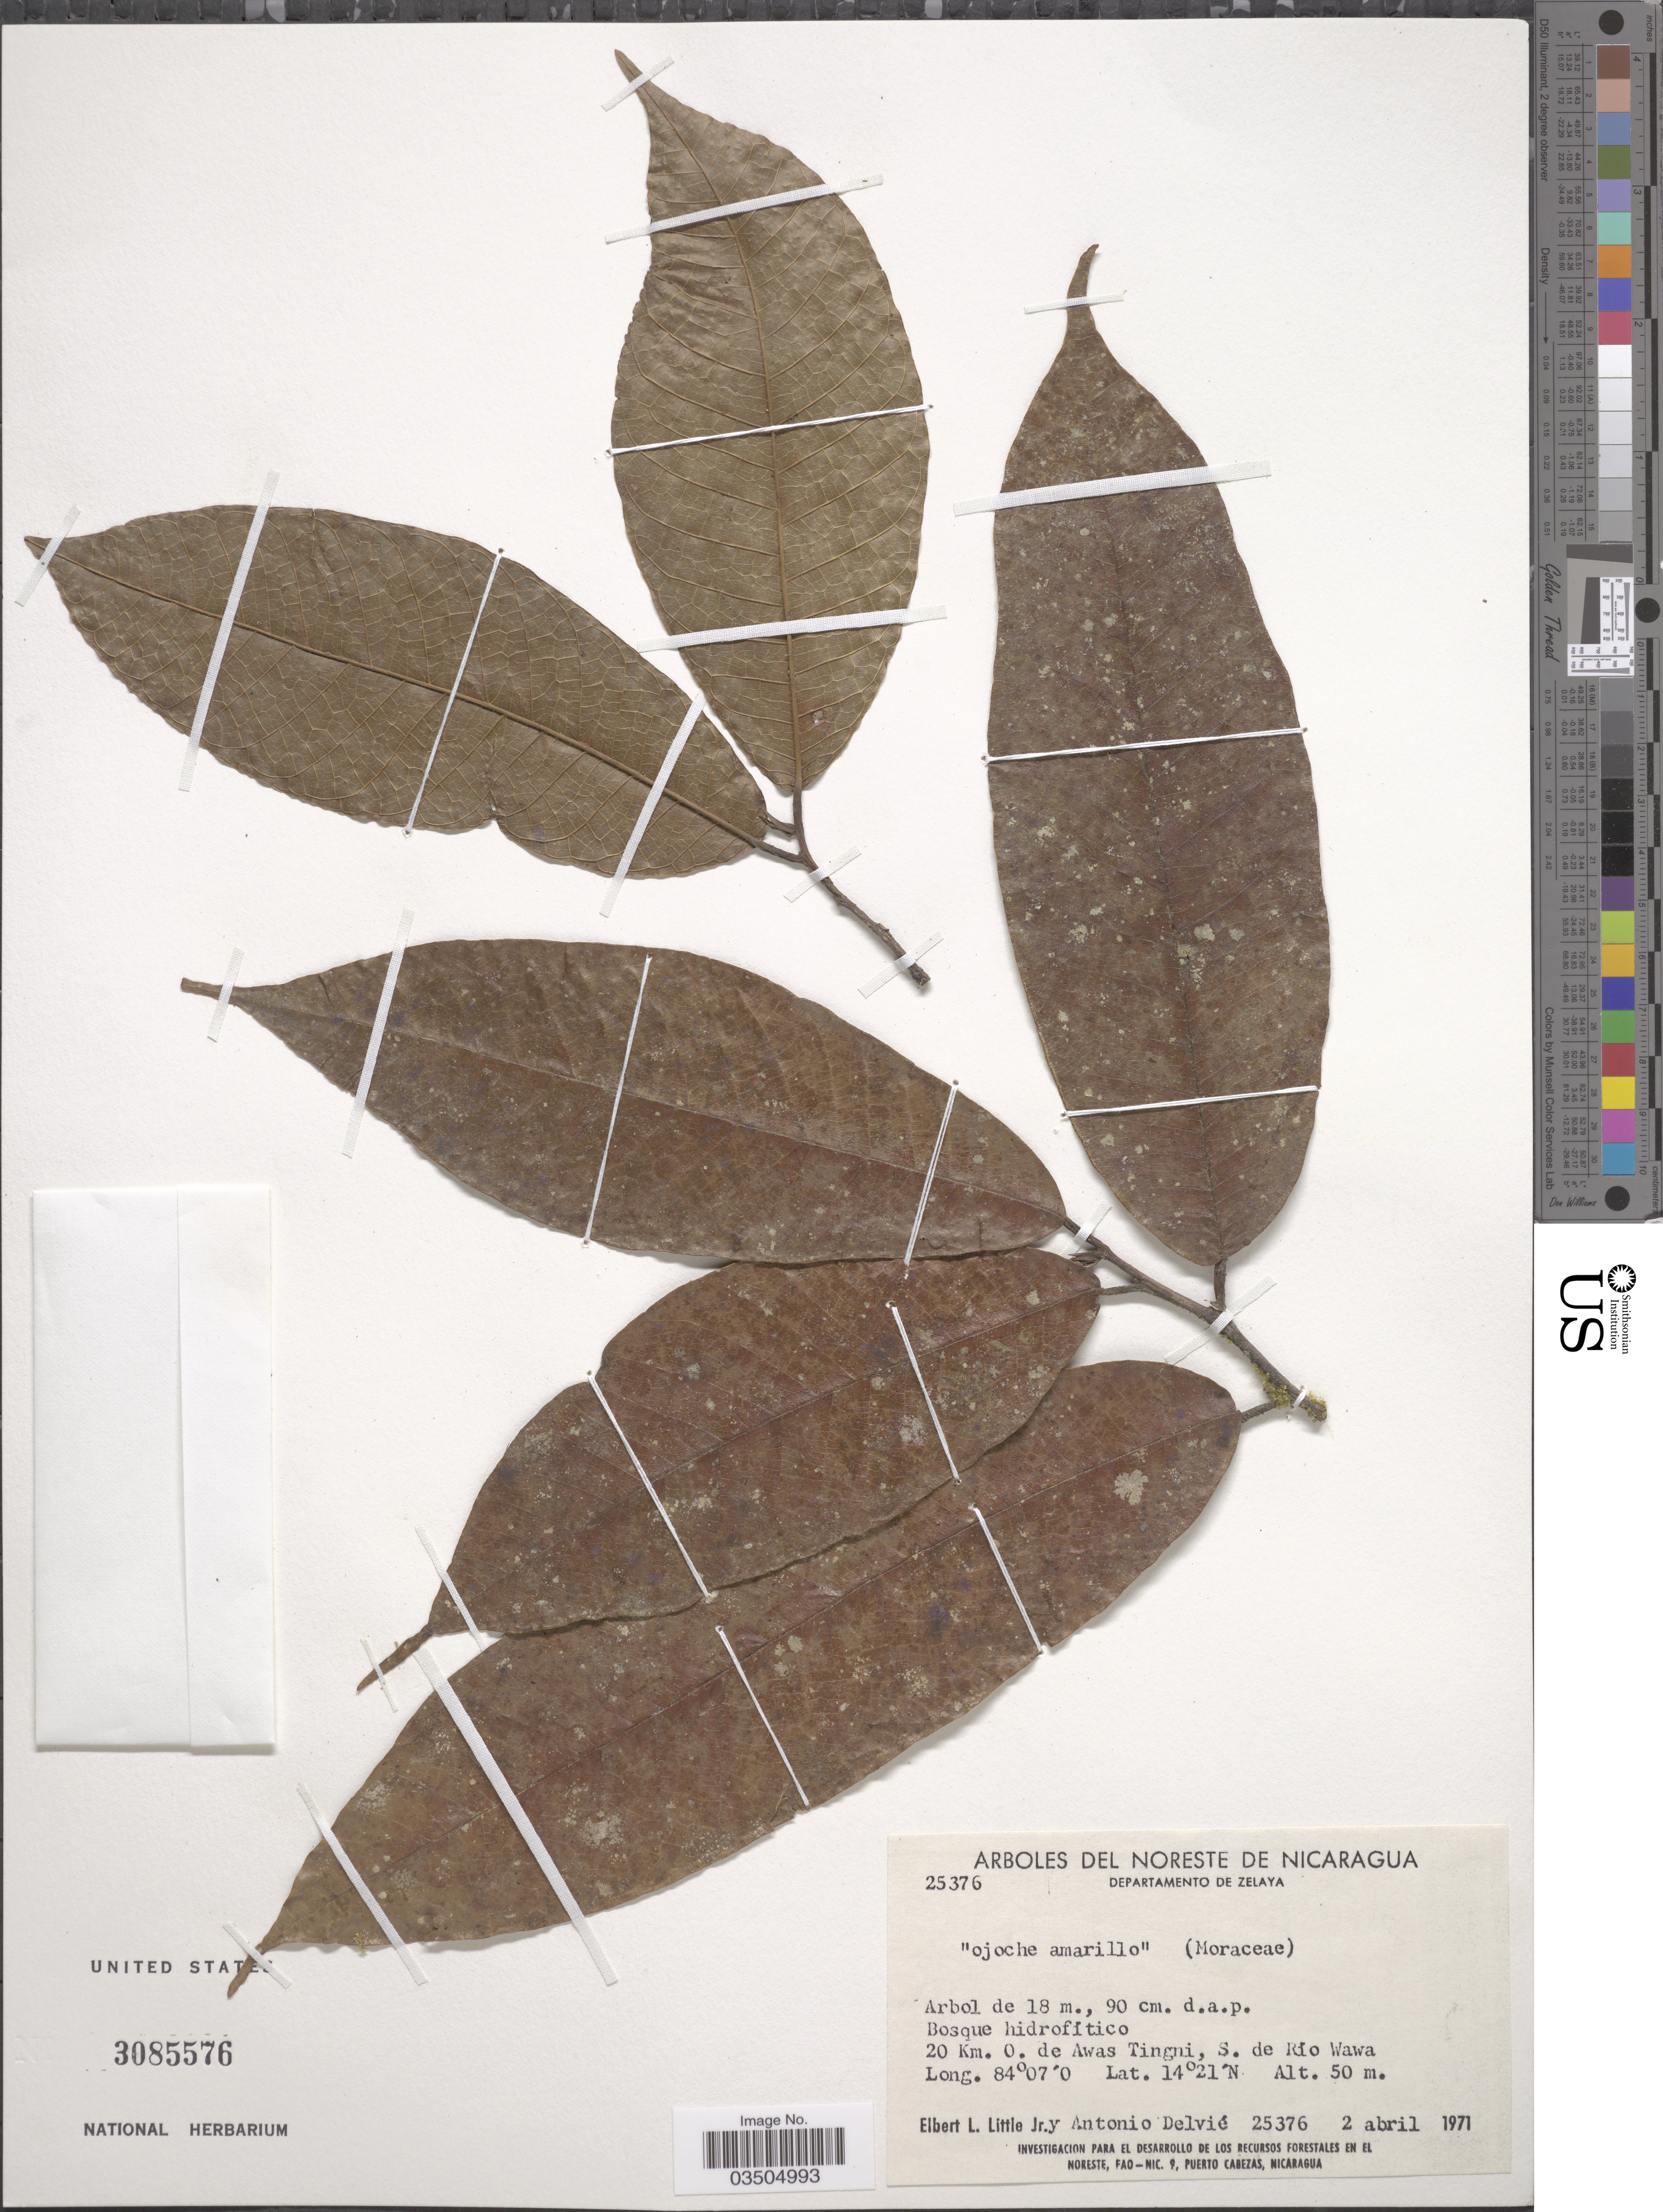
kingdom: Plantae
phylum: Tracheophyta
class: Magnoliopsida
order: Proteales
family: Proteaceae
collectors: E. L. Little & A. Delvie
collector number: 25376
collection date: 1971-04-02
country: Nicaragua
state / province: Atlántico Norte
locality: Noreste de Nicaragua. Departamento de Zelaya. 20 Km. O. de Awas Tingni, S. de Rio Wawa.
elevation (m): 50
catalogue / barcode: US 3085576